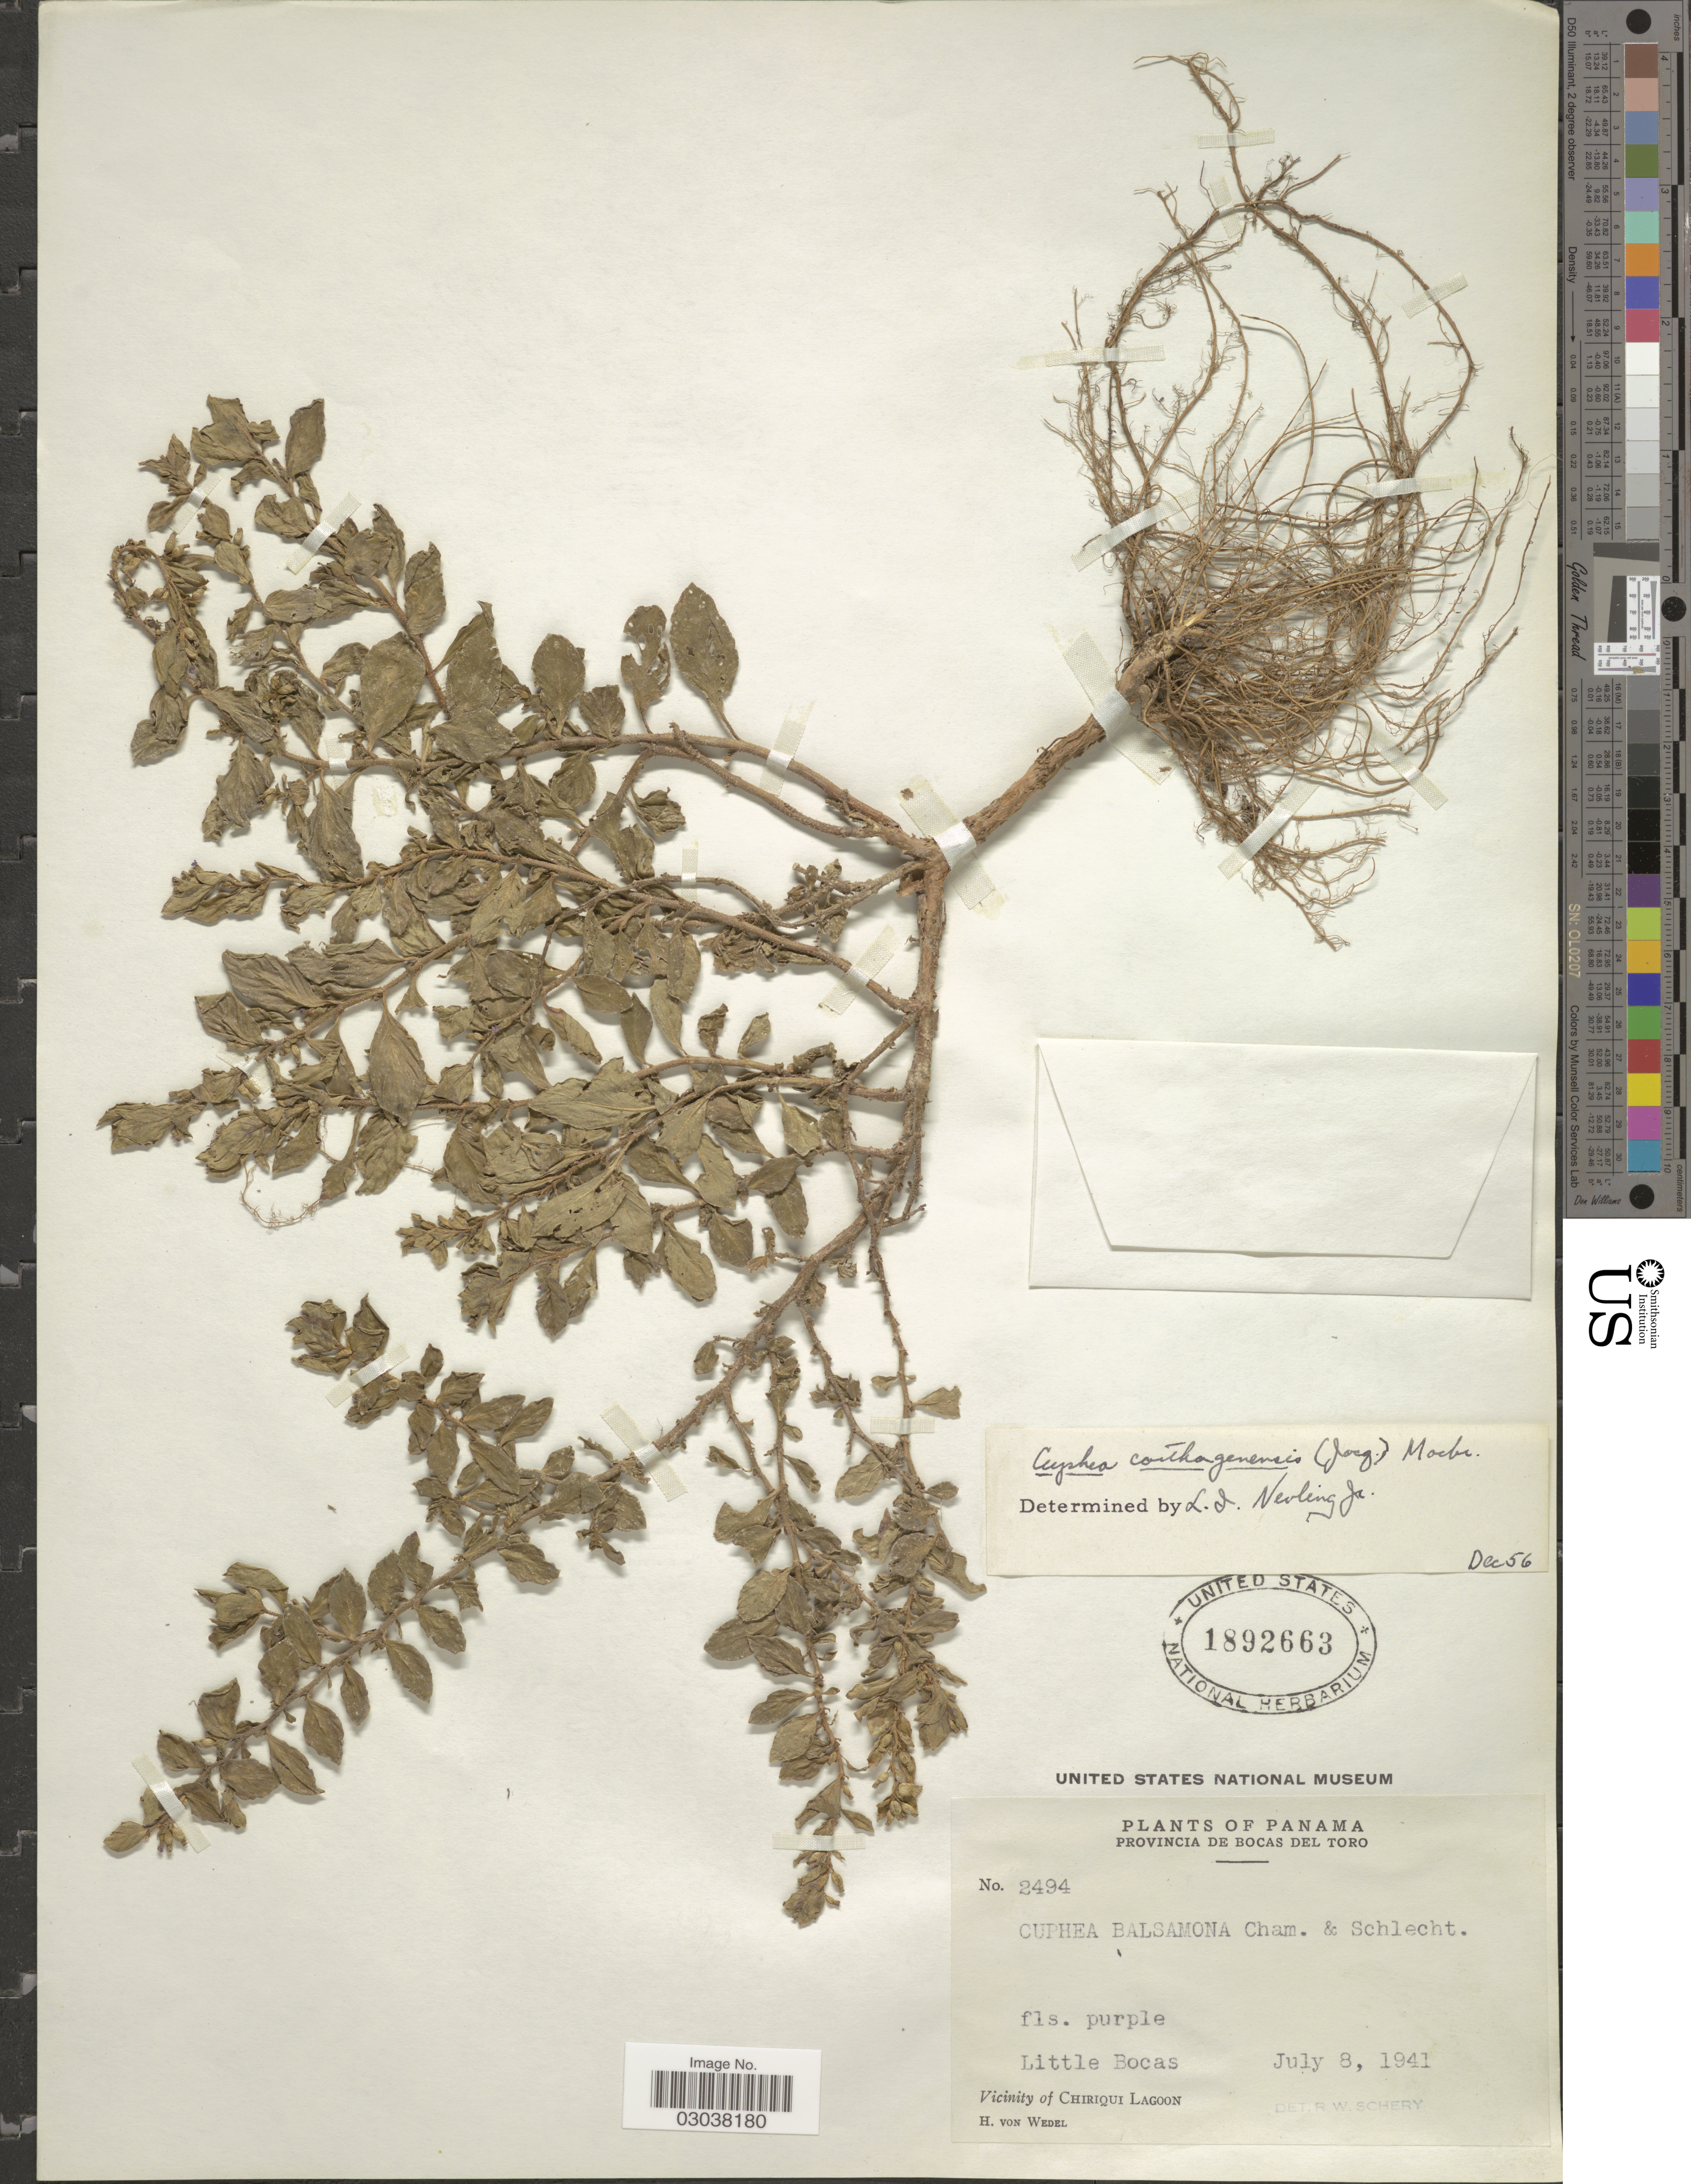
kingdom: Plantae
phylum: Tracheophyta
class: Magnoliopsida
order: Myrtales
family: Lythraceae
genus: Cuphea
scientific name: Cuphea carthagenensis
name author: (Jacq.) J.F. Macbr.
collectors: H. von Wedel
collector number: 2494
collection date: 1941-07-08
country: Panama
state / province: Bocas del Toro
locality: Little Bocas. Vicinity of Chiriqui Lagoon.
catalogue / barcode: US 1892663